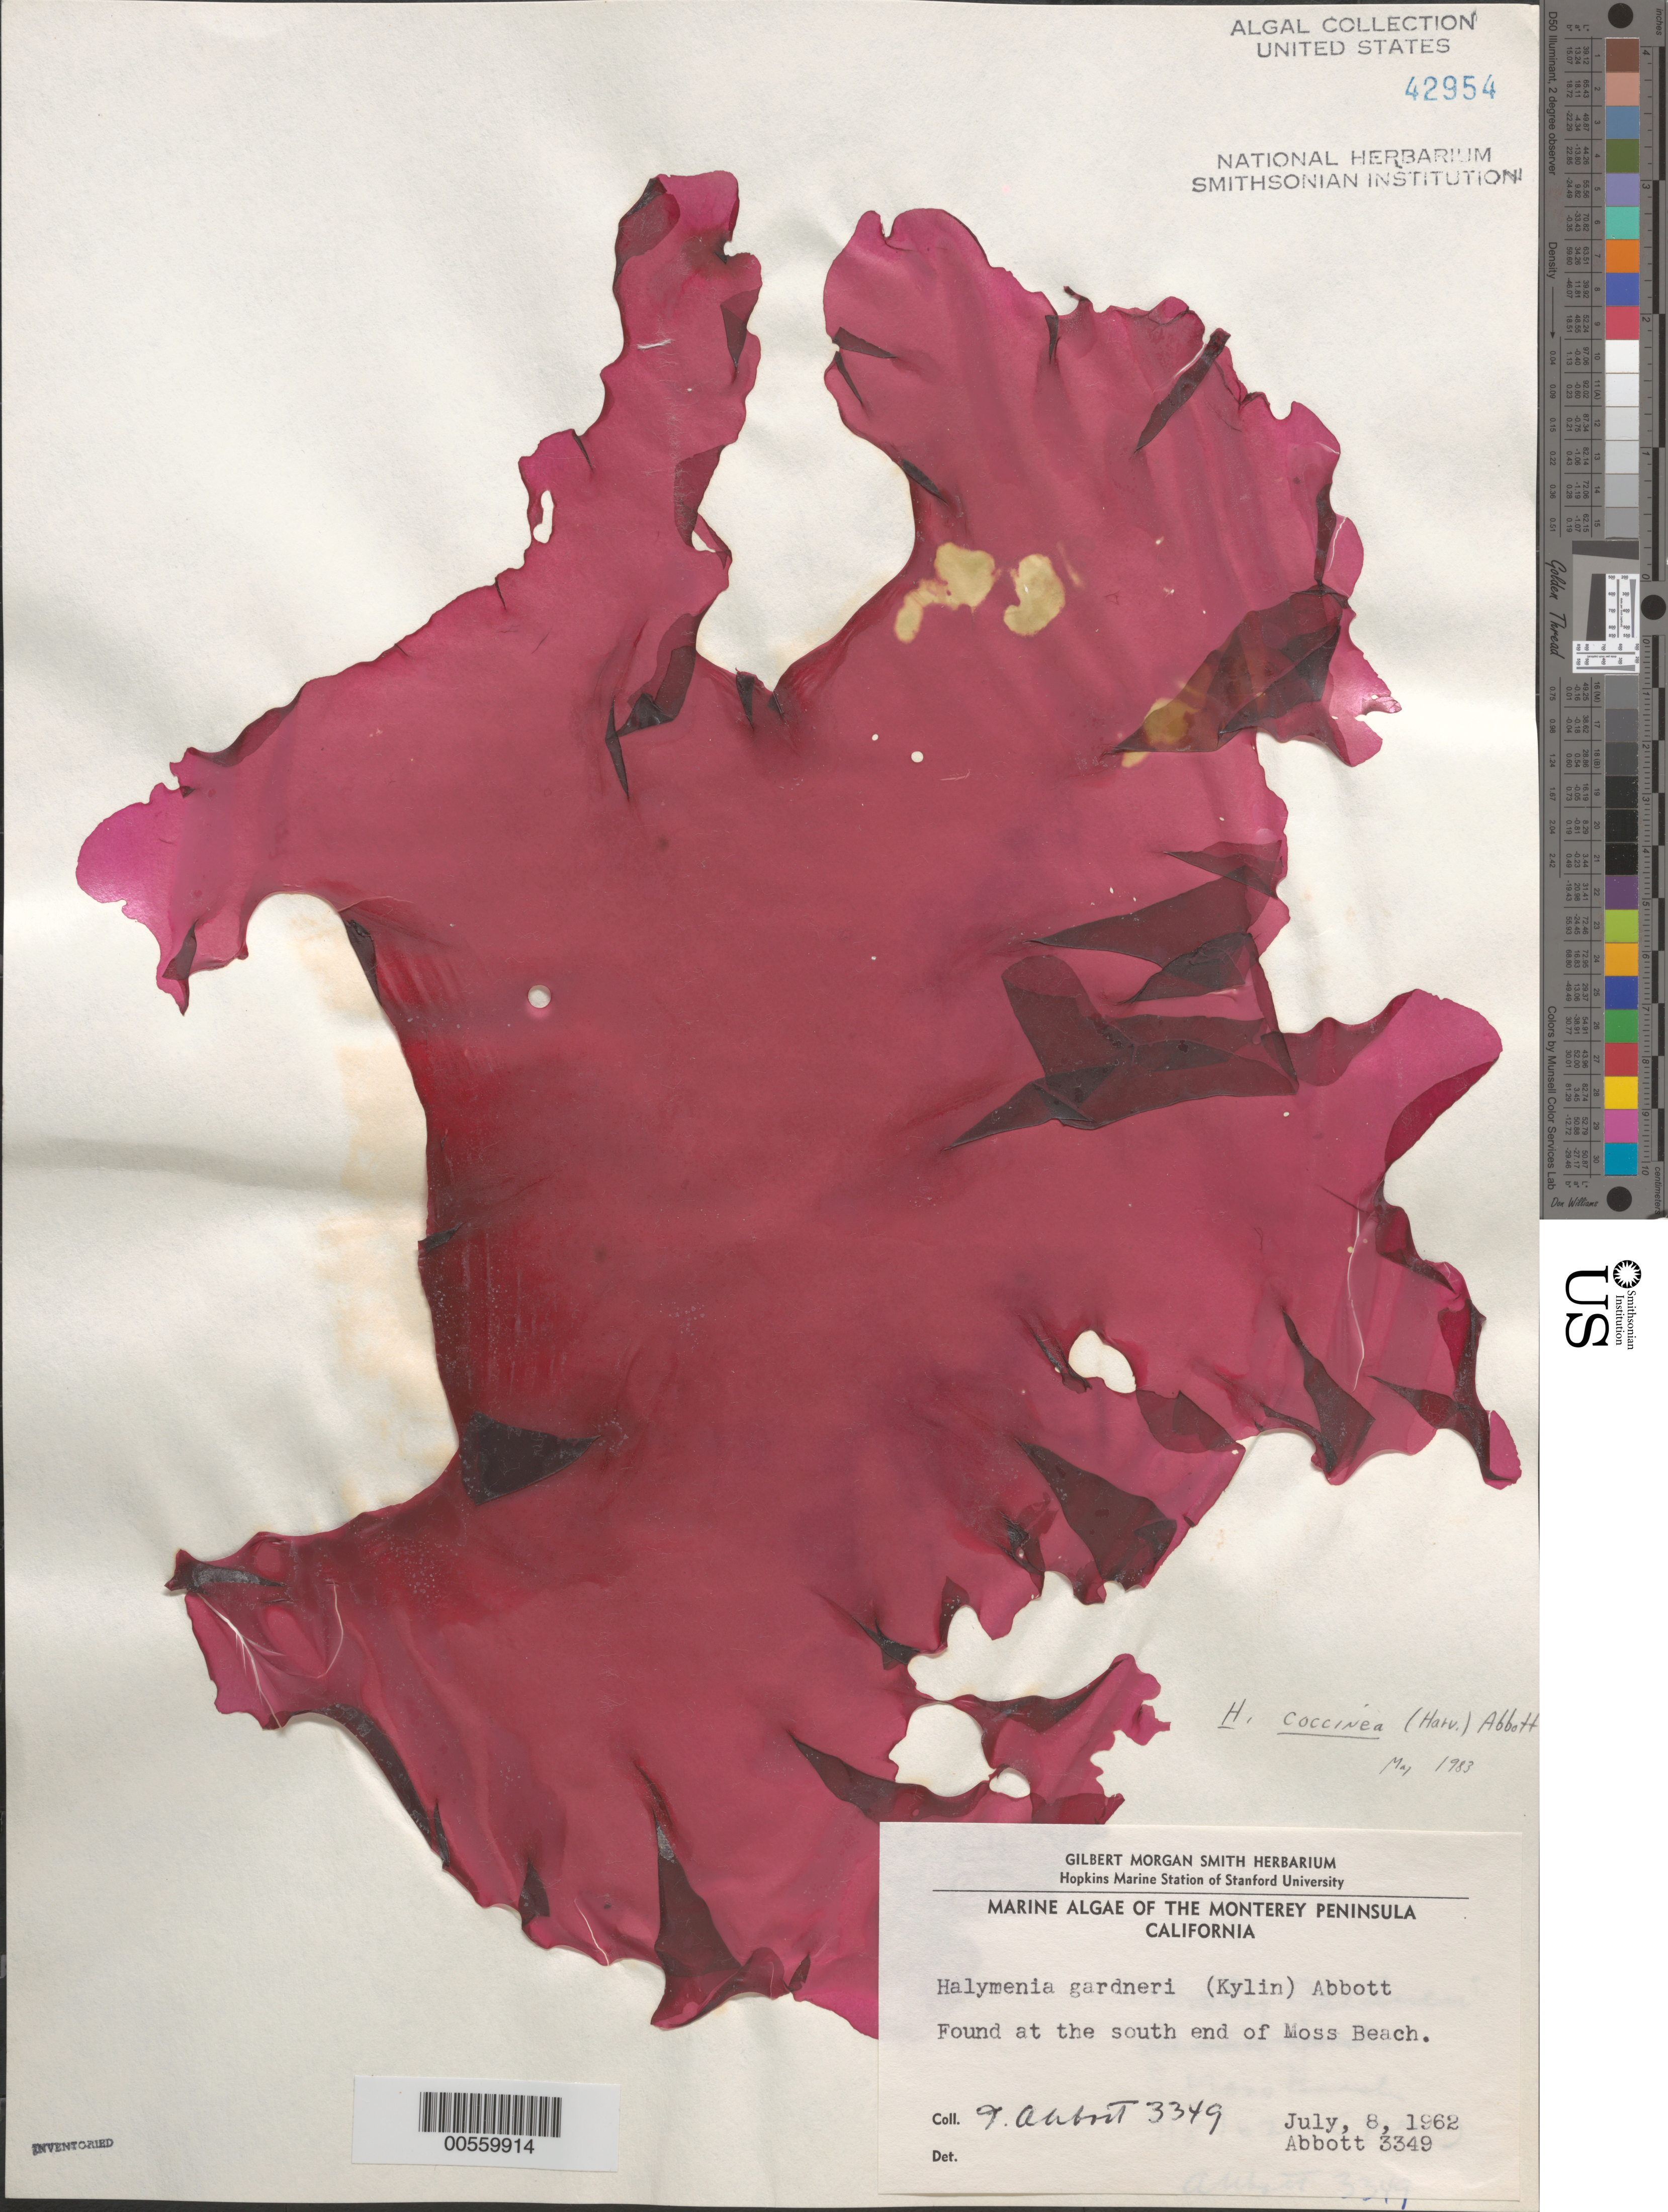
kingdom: Plantae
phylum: Rhodophyta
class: Florideophyceae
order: Gigartinales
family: Dumontiaceae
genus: Weeksia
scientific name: Weeksia coccinea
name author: (Harv.) S.C. Lindstrom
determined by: Algae name updating Project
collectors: I. A. Abbott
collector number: IAA 3349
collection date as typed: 08 Jul 1962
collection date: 1962-07-08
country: United States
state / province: California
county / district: Monterey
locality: Moss Beach, Monterey Peninsula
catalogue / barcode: US 42954